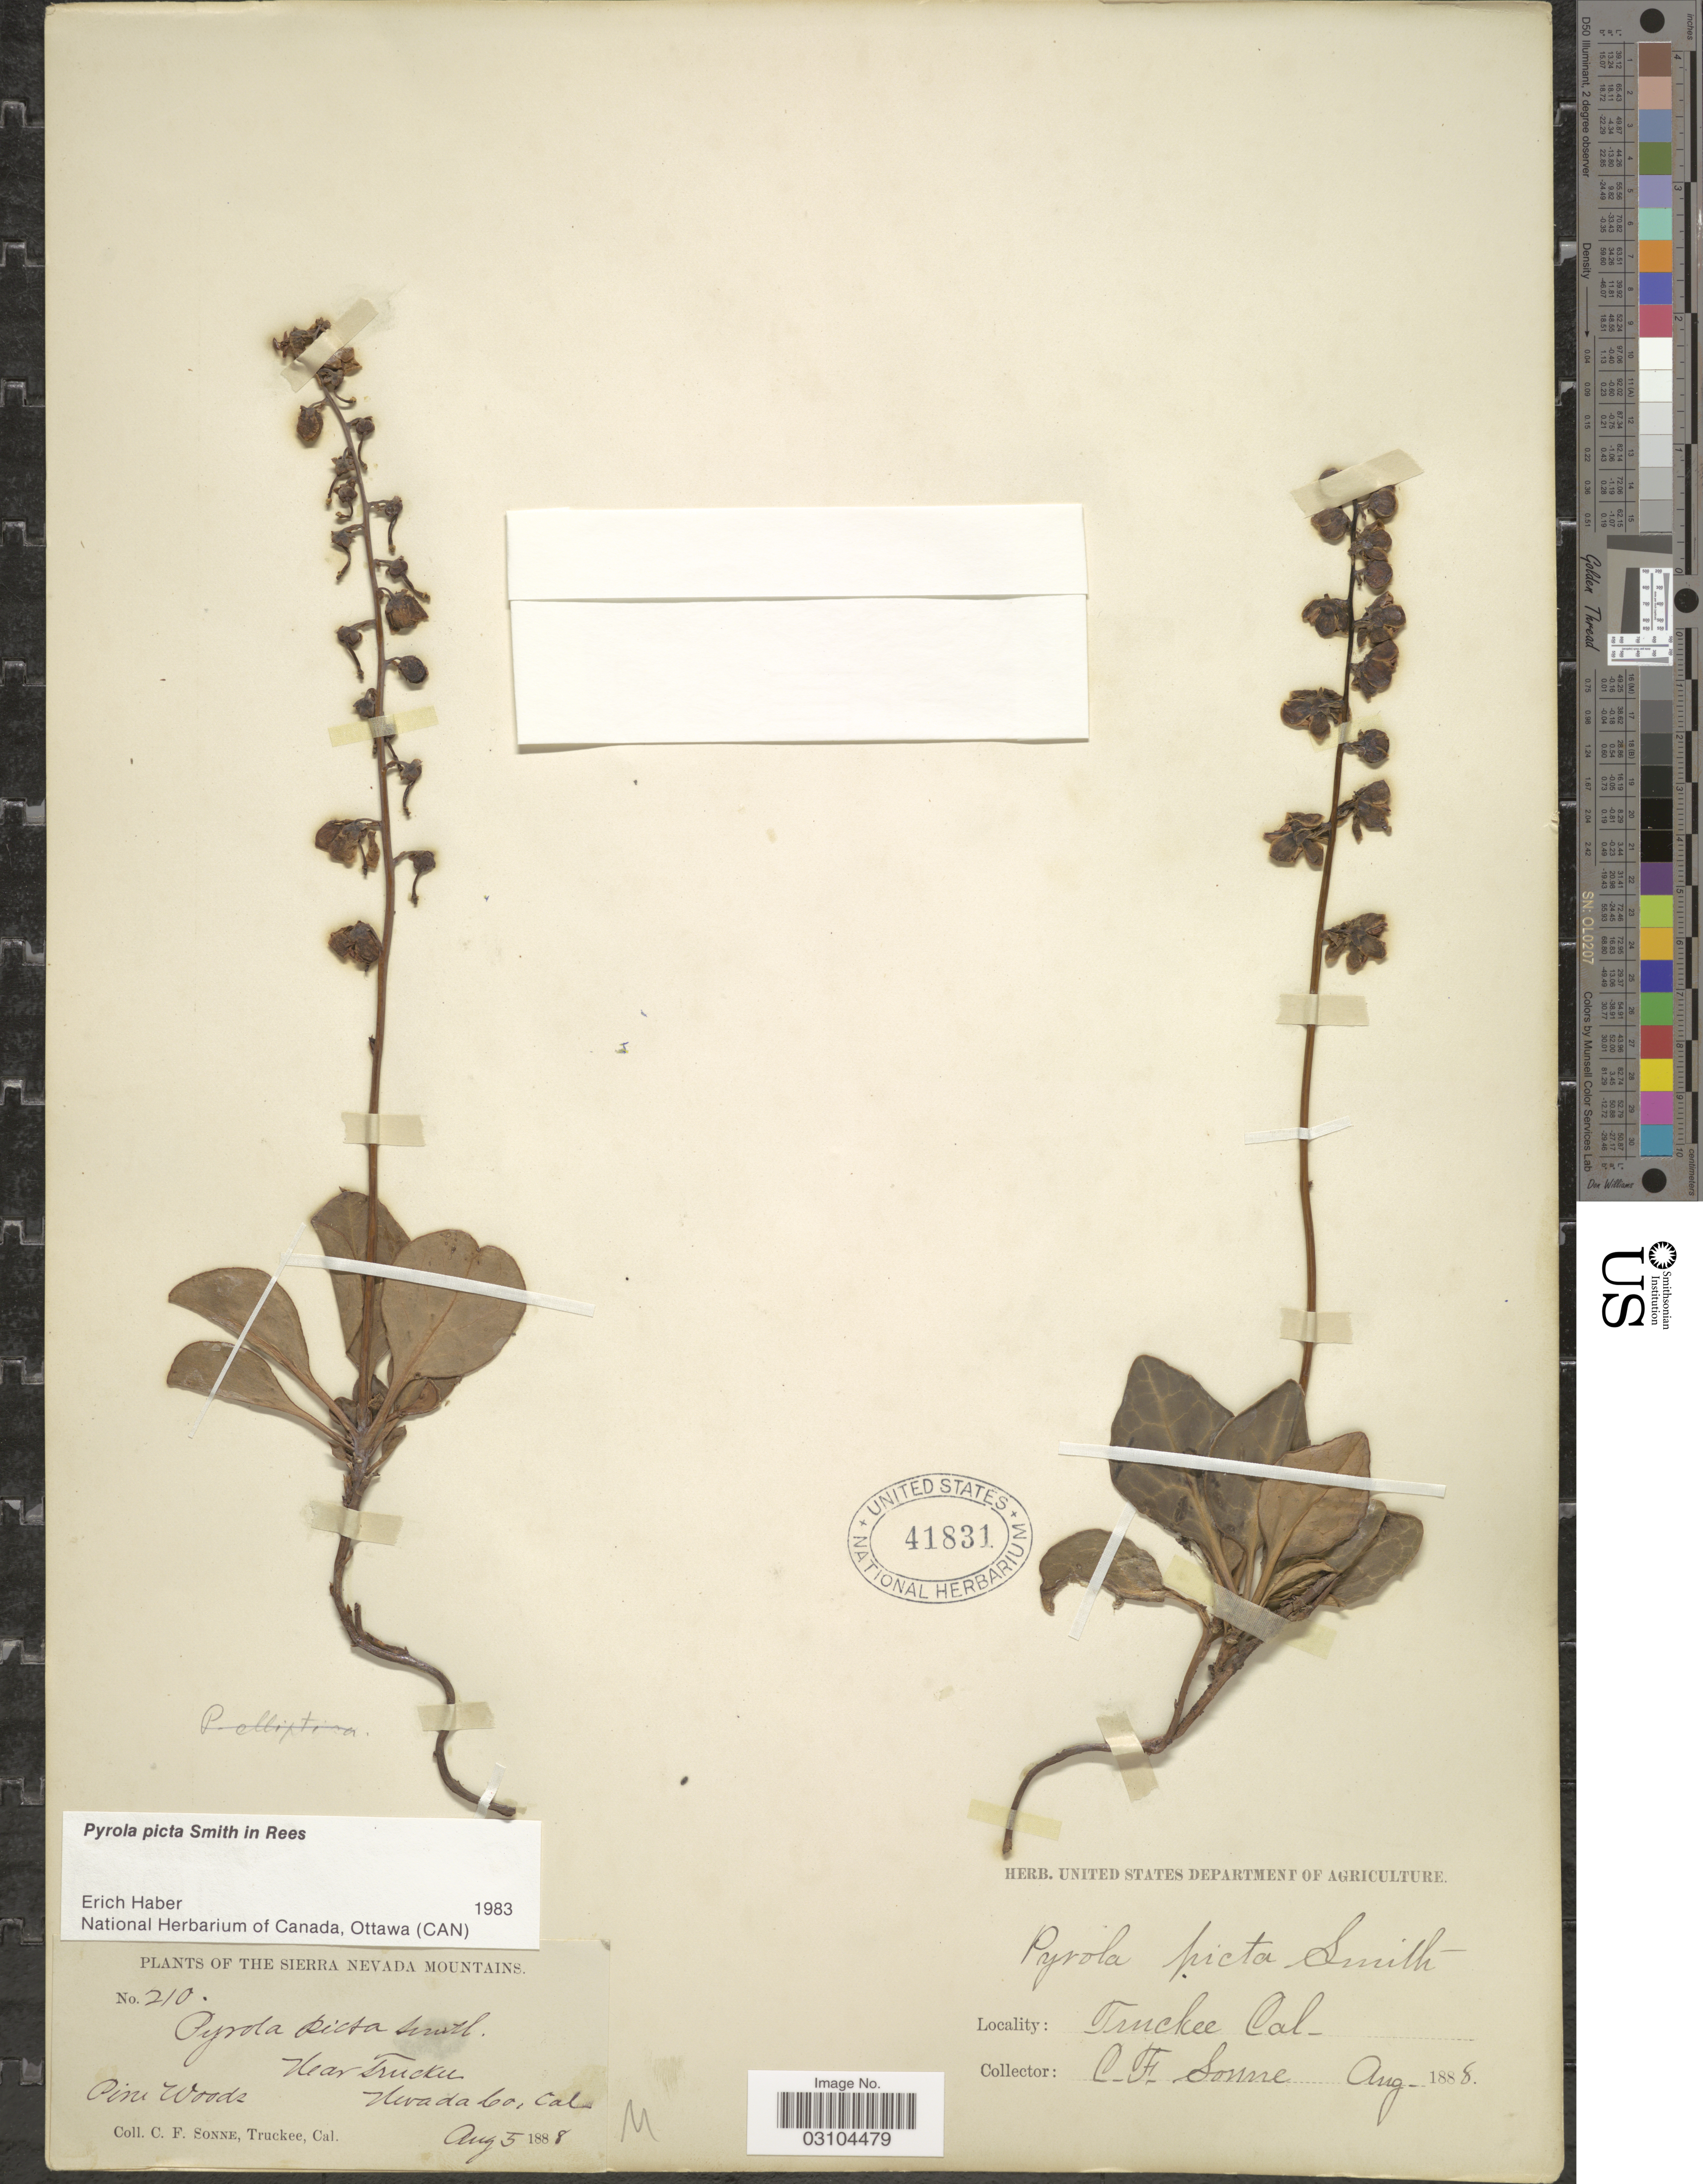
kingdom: Plantae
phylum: Tracheophyta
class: Magnoliopsida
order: Ericales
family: Ericaceae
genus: Pyrola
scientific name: Pyrola picta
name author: Sm. in Rees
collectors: C. Sonne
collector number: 210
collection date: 1888-08-05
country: United States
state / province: California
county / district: Nevada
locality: The Sierra Nevada Mountains. Near Truckee. Pine Woods. Nevada Co., Cal.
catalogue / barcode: US 41831